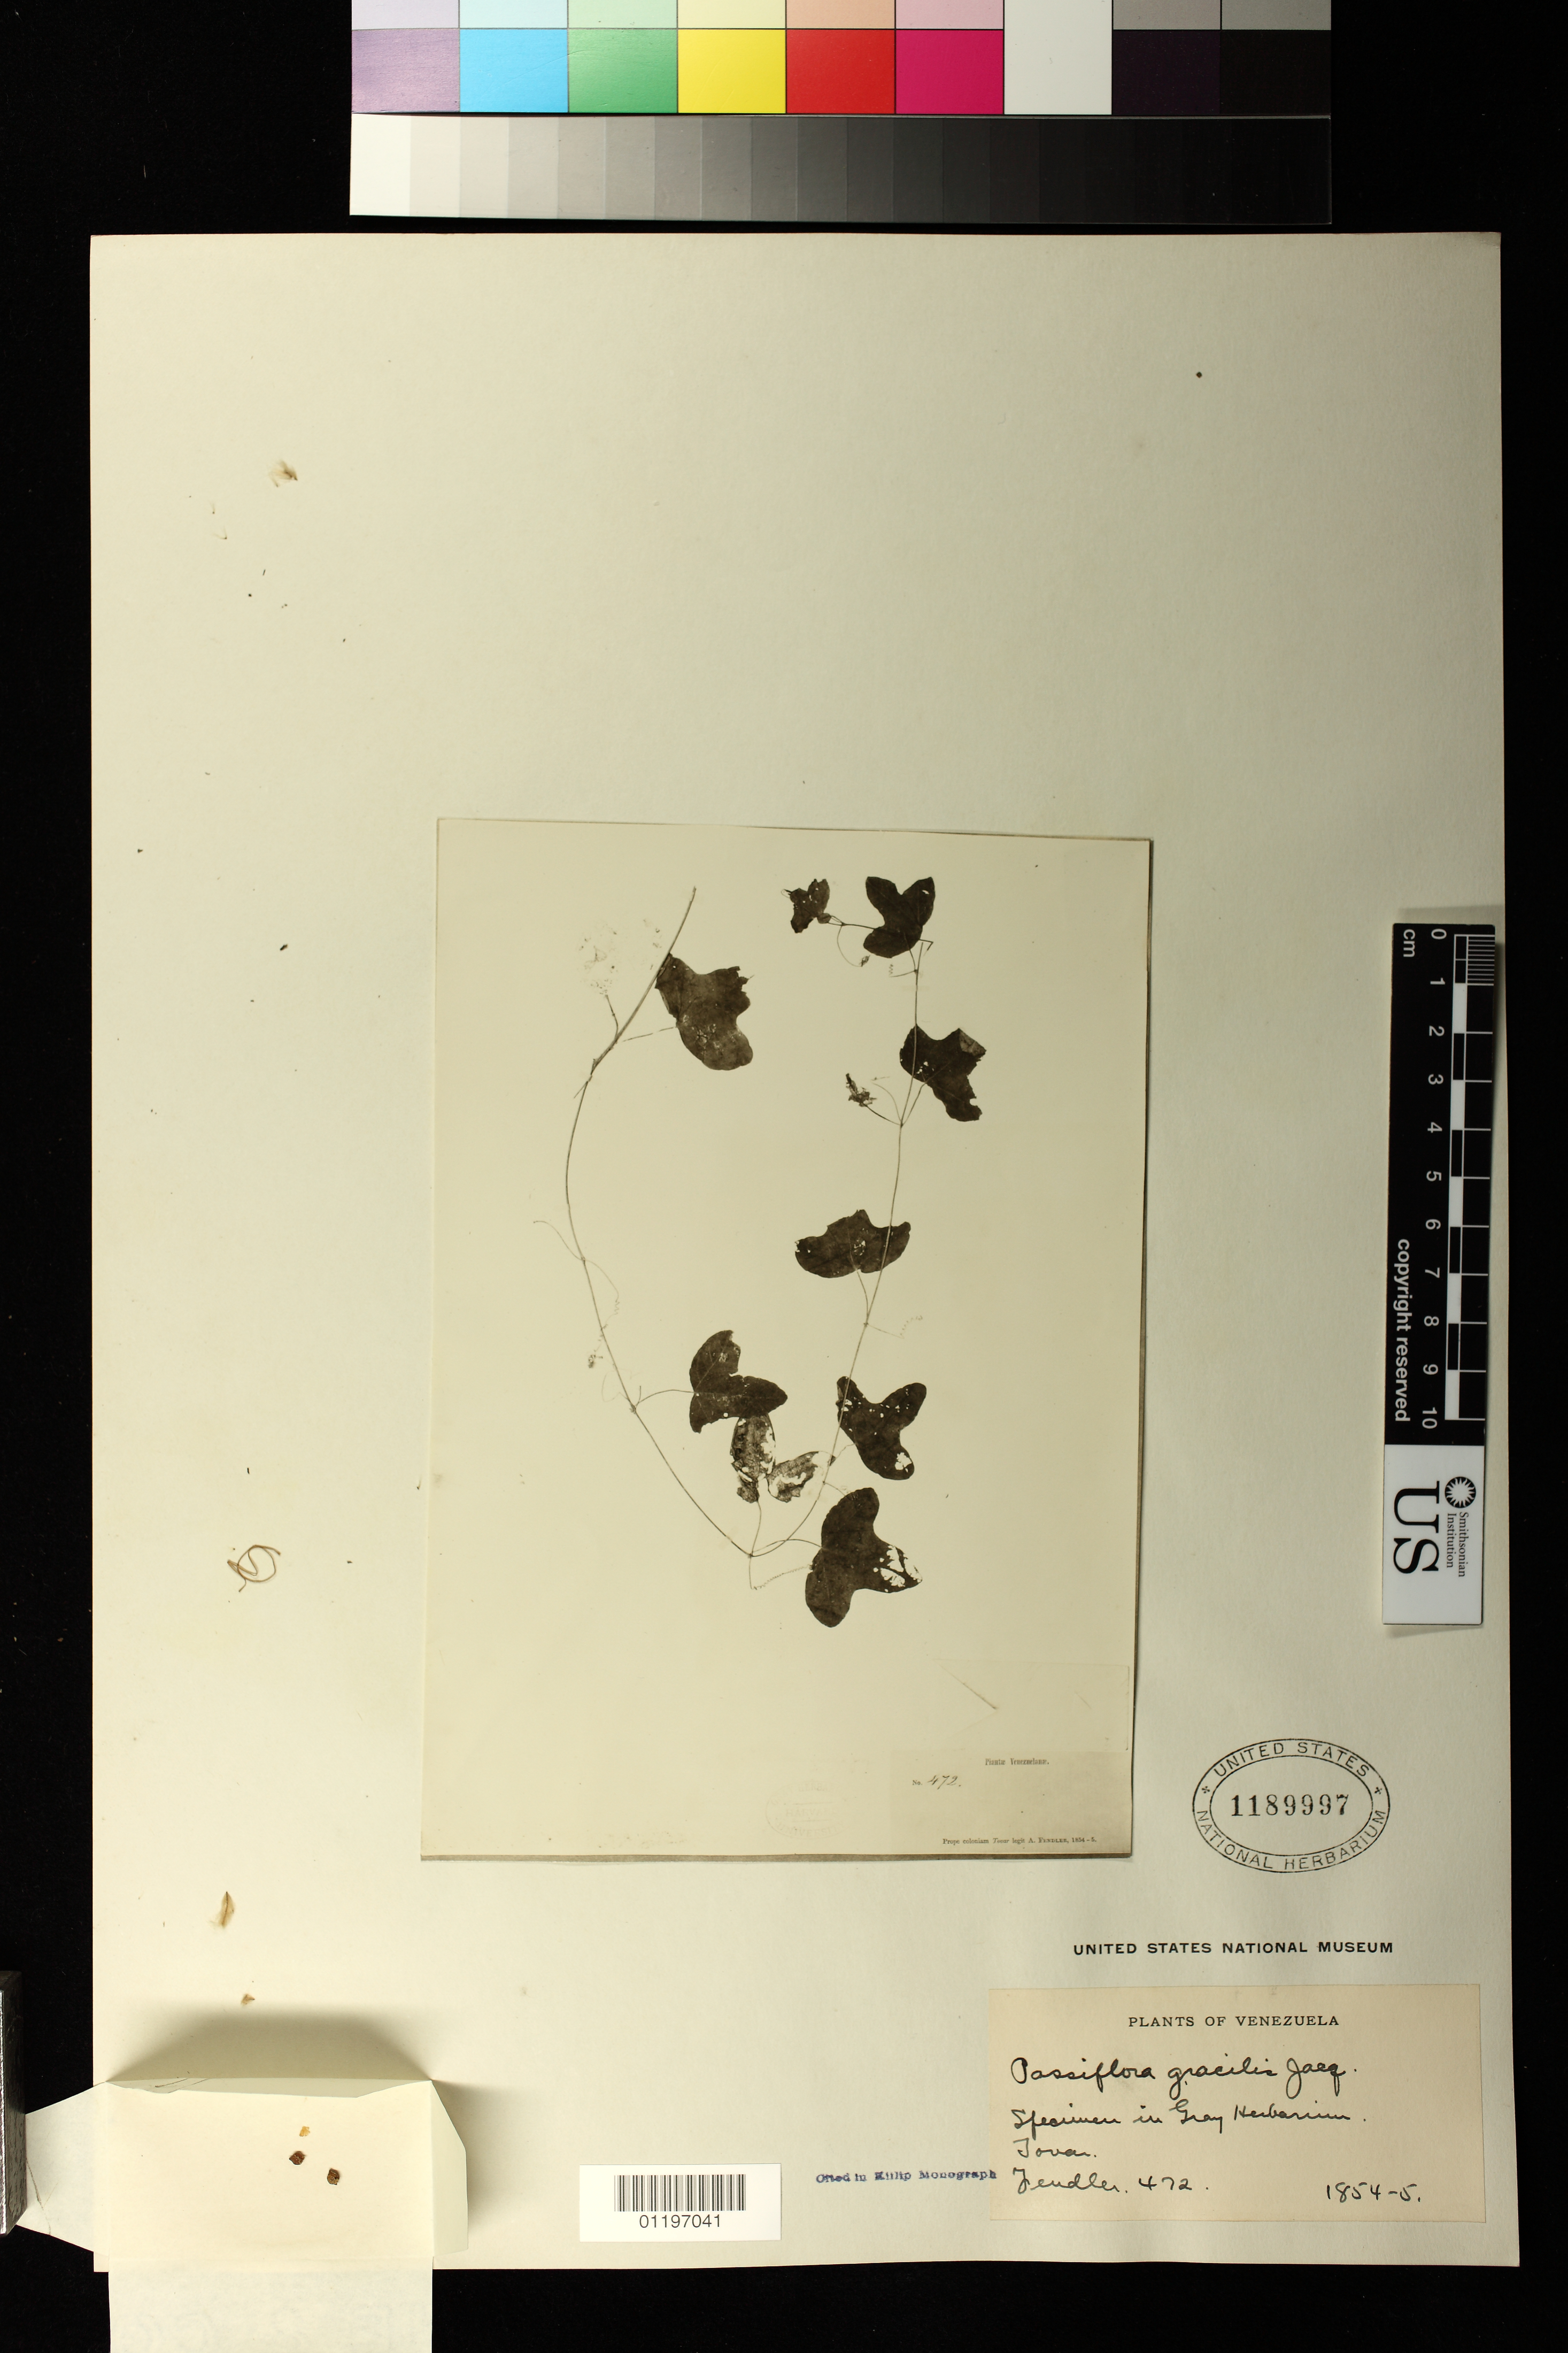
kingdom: Plantae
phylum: Tracheophyta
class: Magnoliopsida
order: Malpighiales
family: Passifloraceae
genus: Passiflora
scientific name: Passiflora gracilis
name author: J. Jacq. ex Link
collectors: A. Fendler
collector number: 472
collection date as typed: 1854 to -- --- 1855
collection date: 1854/1855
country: Venezuela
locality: Tovar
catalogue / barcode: US 1189997